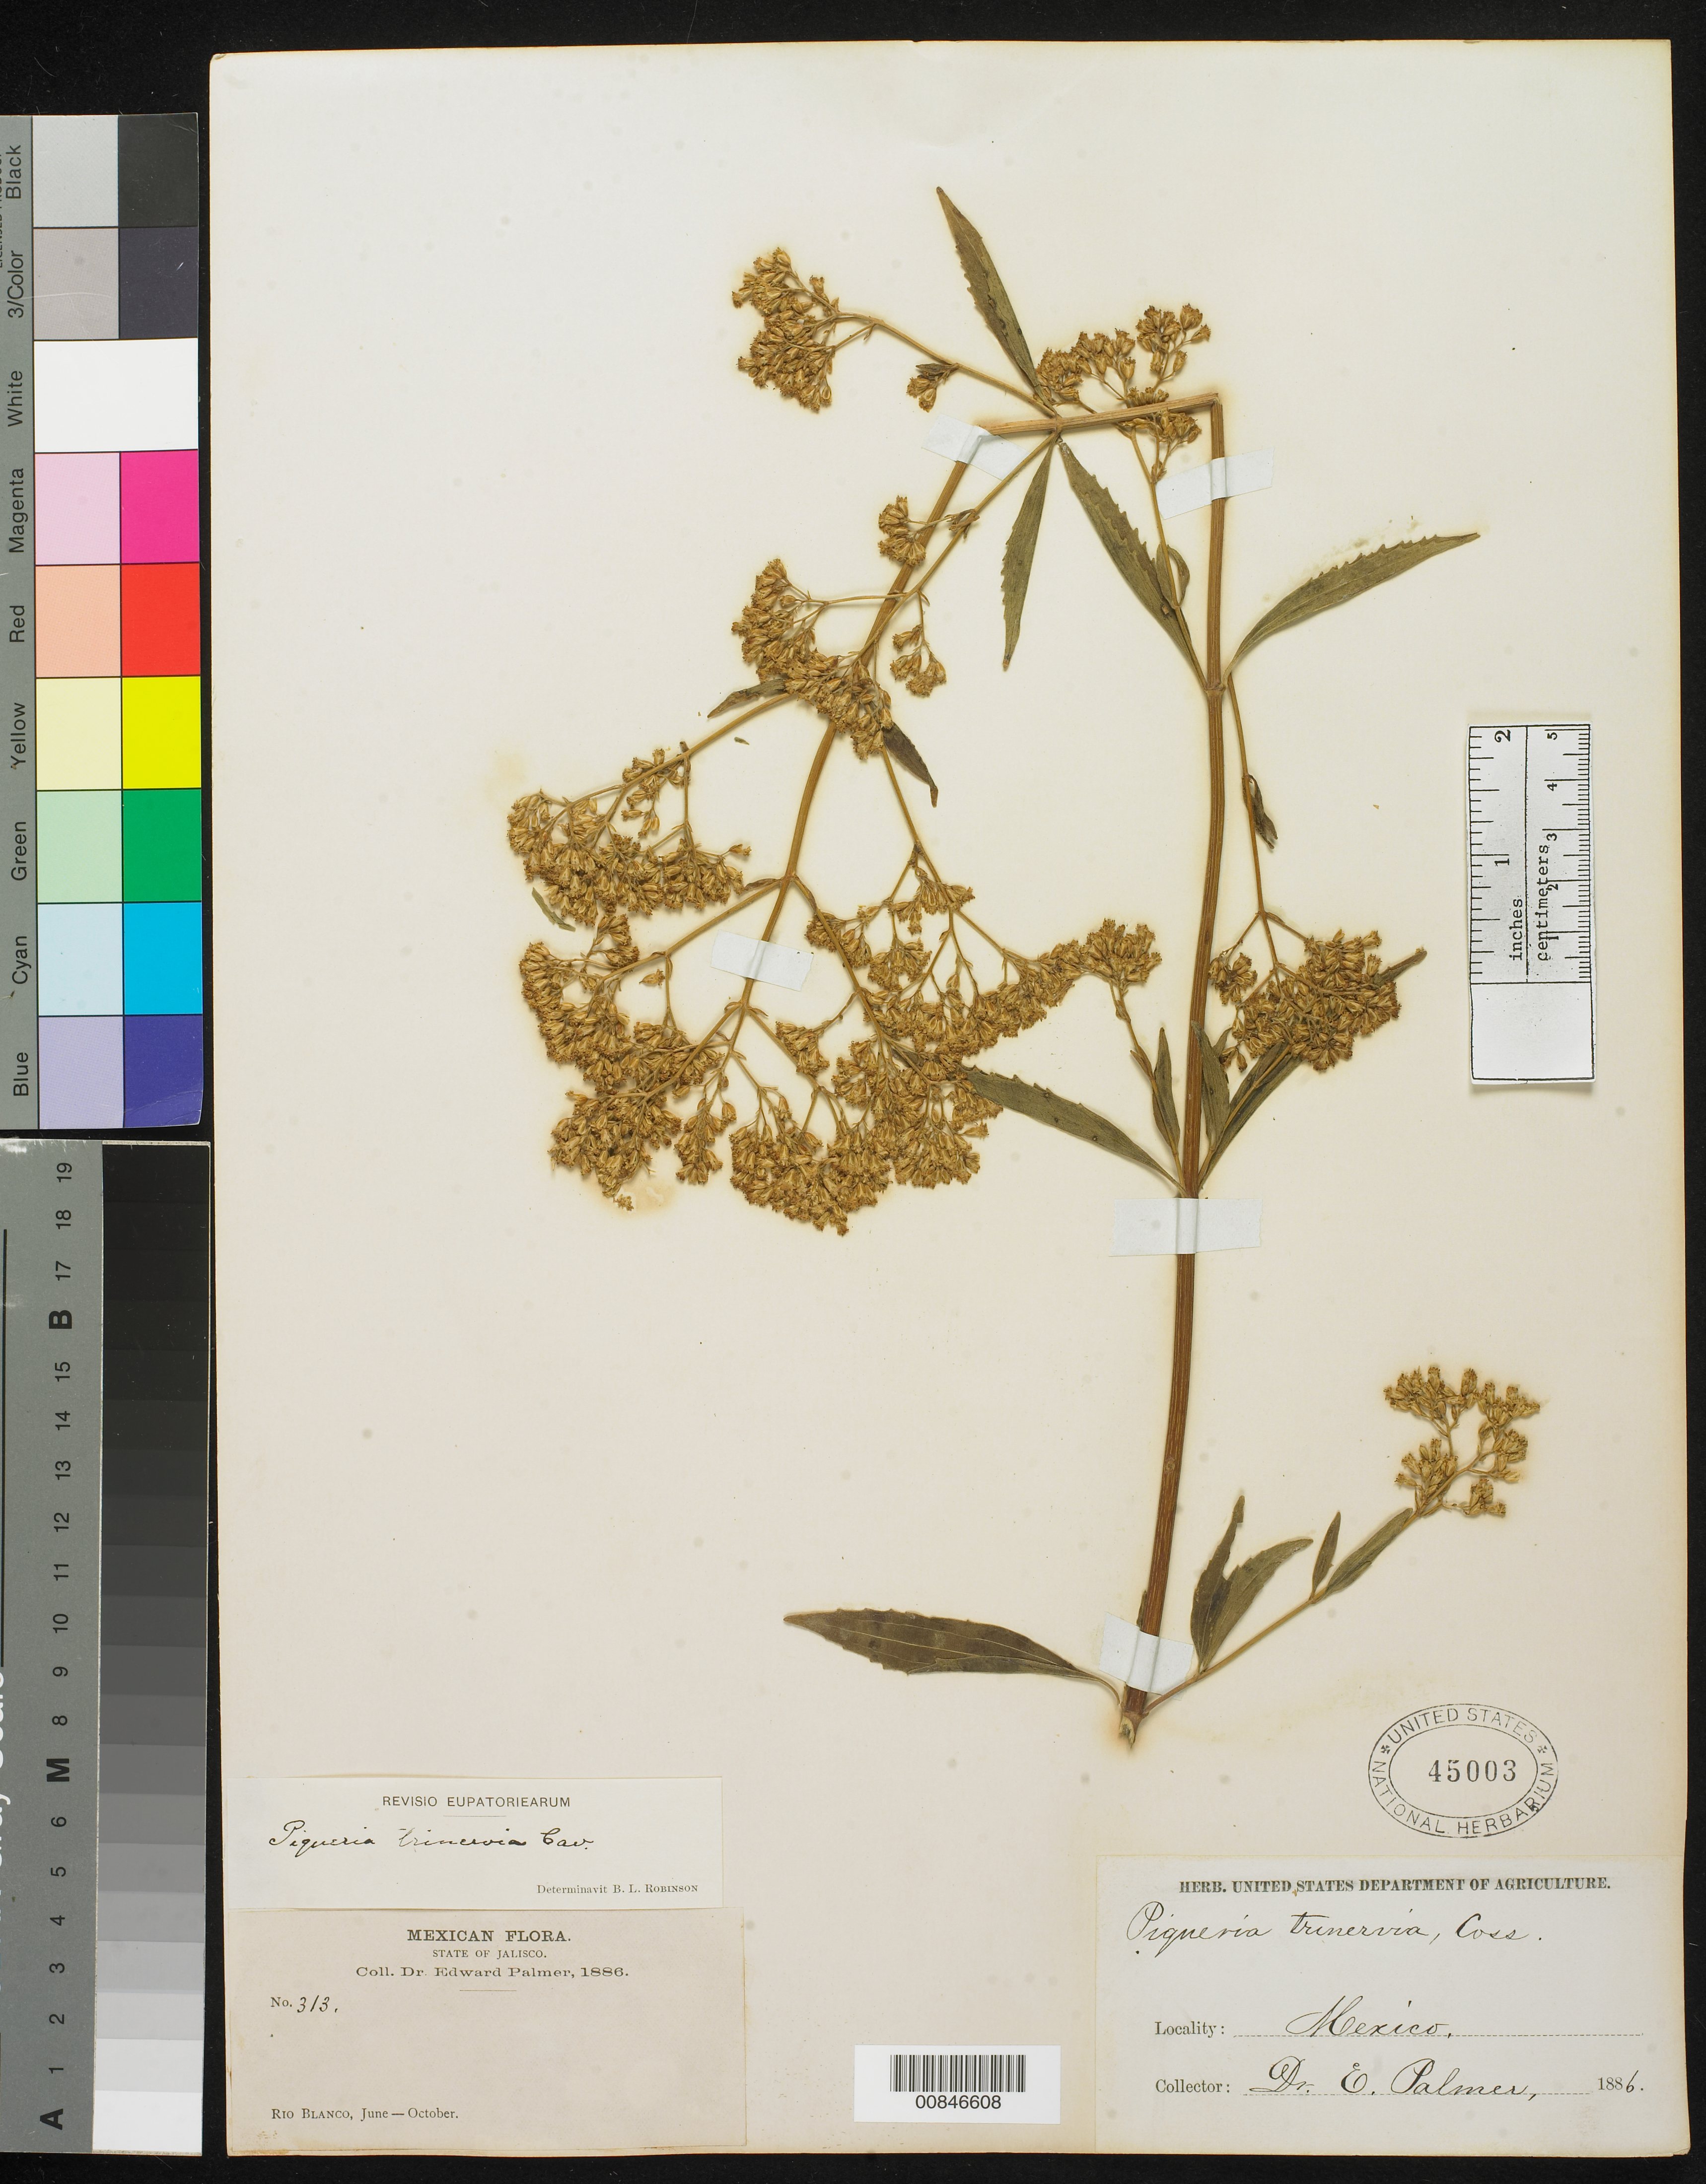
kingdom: Plantae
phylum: Tracheophyta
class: Magnoliopsida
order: Asterales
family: Asteraceae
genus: Piqueria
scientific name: Piqueria trinervia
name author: Cav.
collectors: E. Palmer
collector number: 313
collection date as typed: Jun 1886 to -- Oct 1886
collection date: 1886-06/1886-10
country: Mexico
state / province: Jalisco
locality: Río Blanco, Jalisco.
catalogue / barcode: US 45003